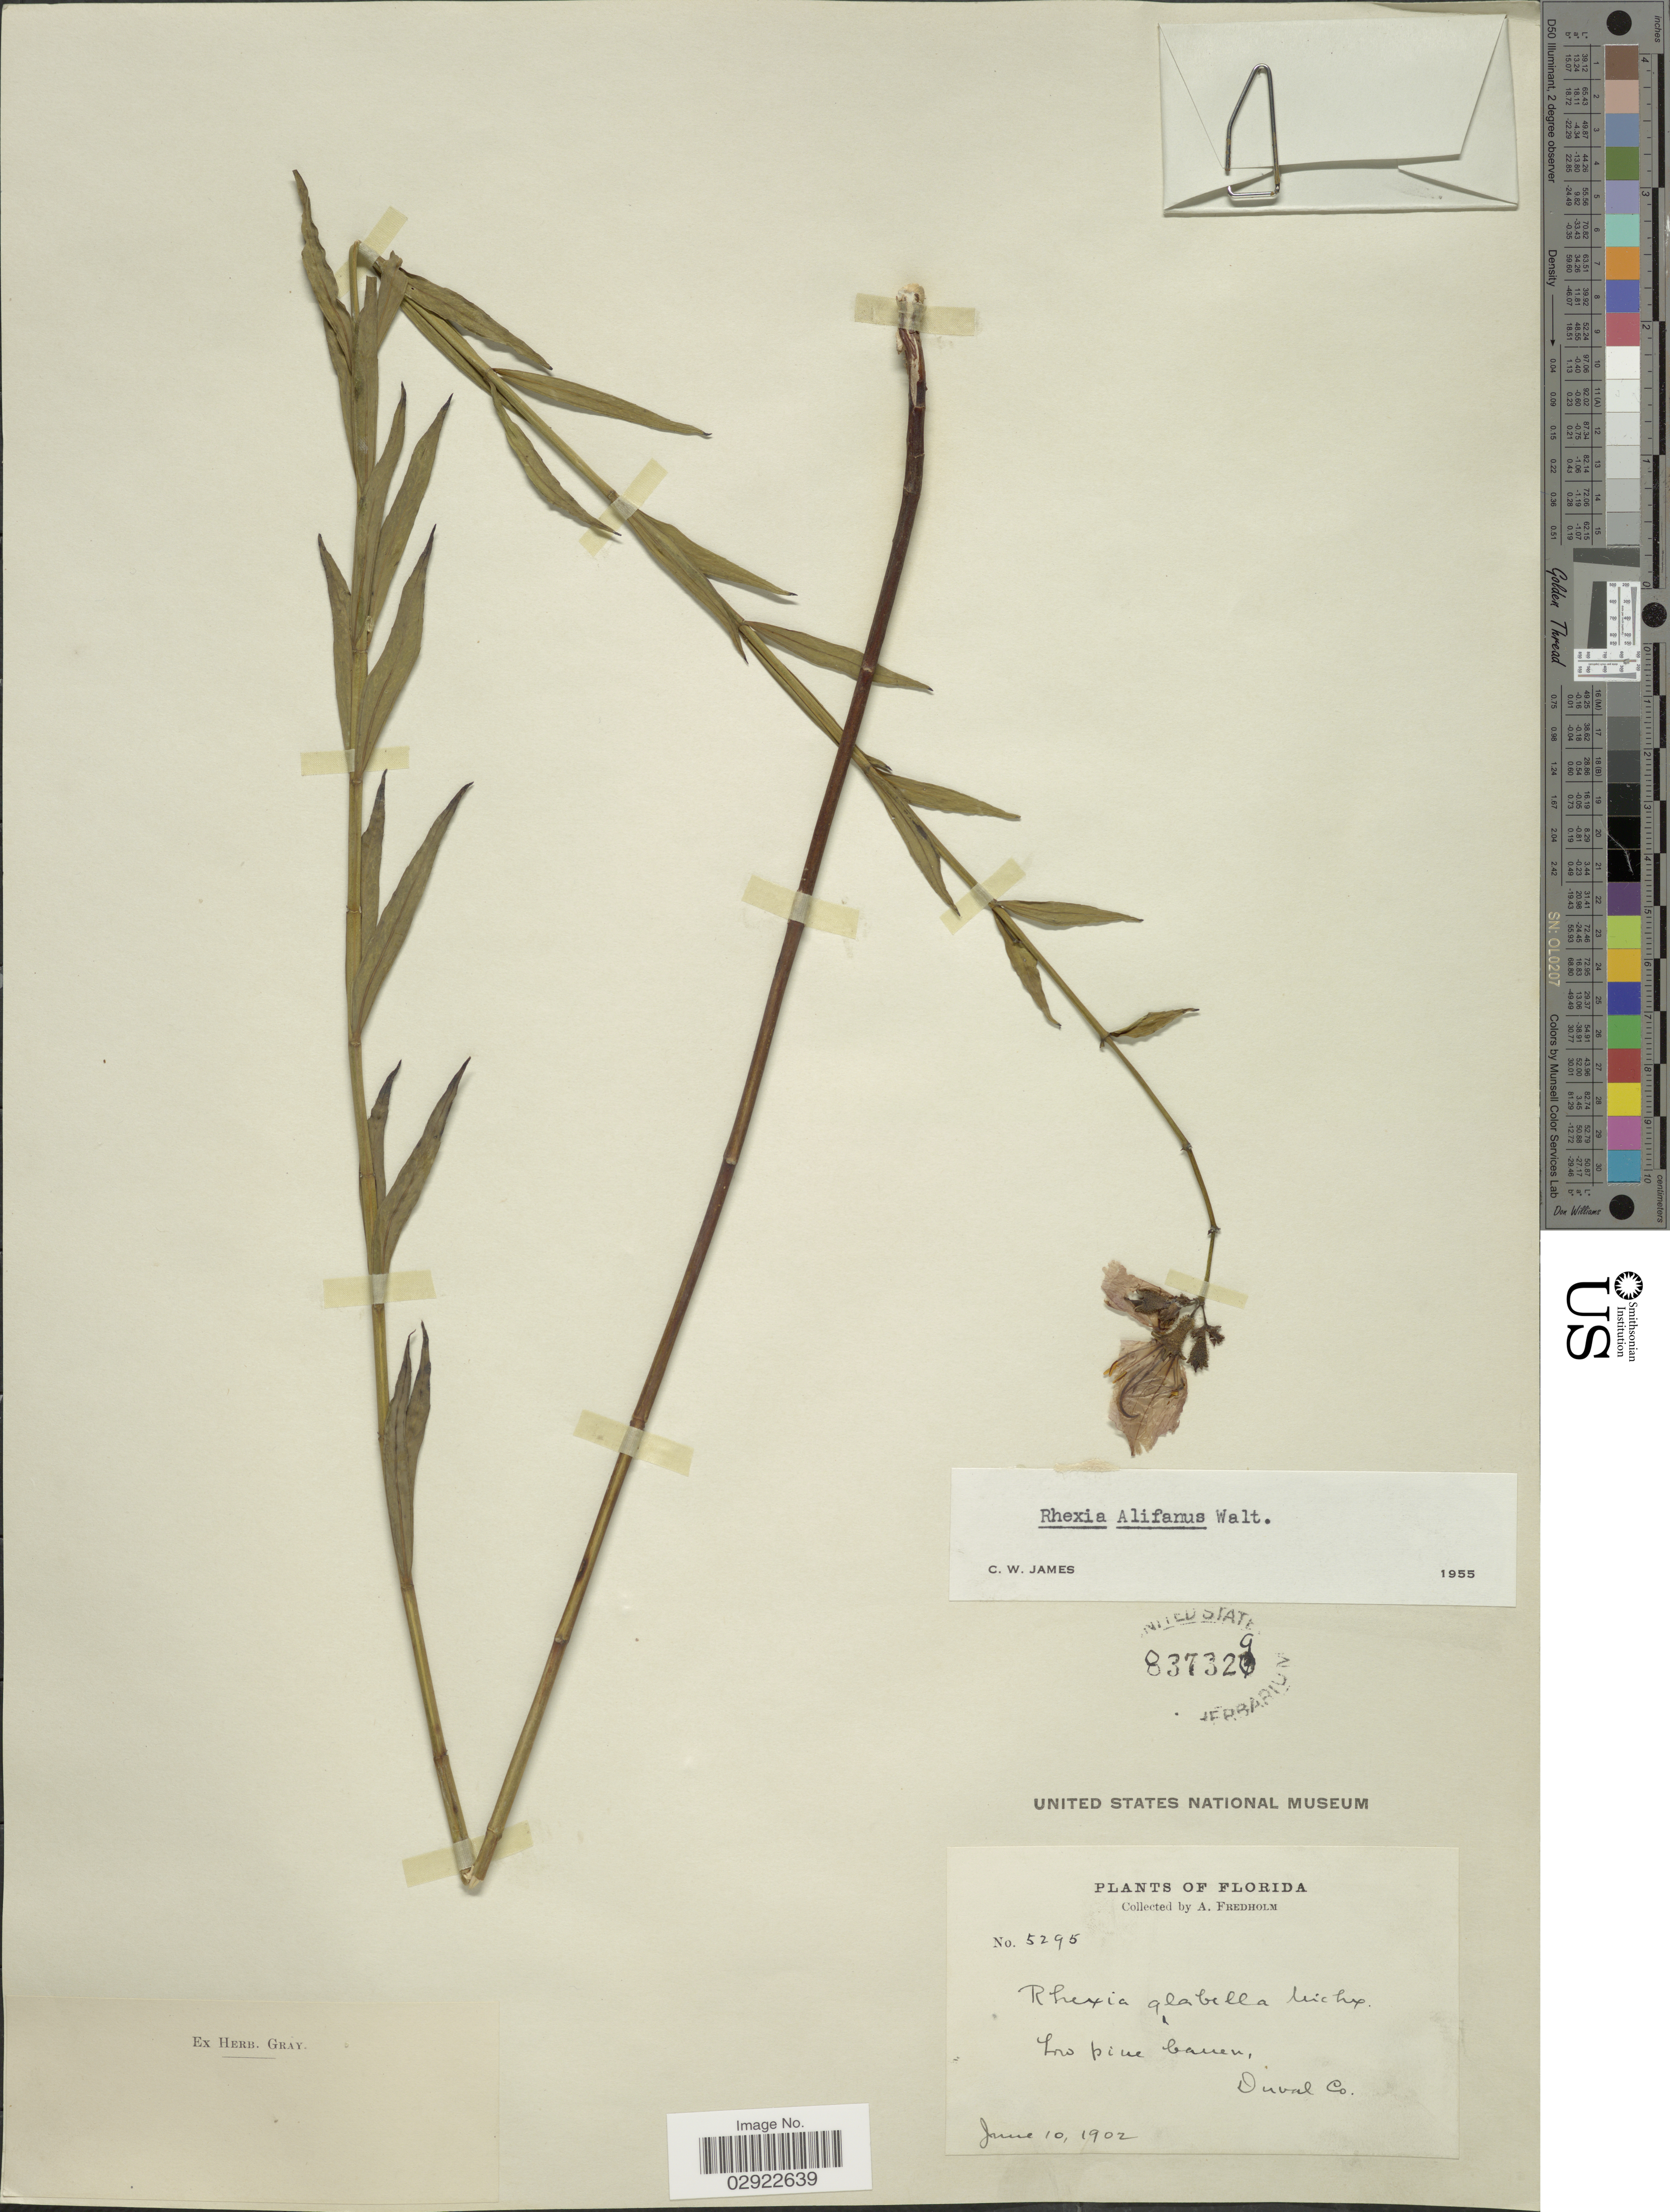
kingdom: Plantae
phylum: Tracheophyta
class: Magnoliopsida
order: Myrtales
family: Melastomataceae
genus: Rhexia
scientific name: Rhexia alifanus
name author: Walter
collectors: A. Fredholm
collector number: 5295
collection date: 1902-06-10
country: United States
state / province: Florida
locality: Duval Co.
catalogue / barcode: US 837329